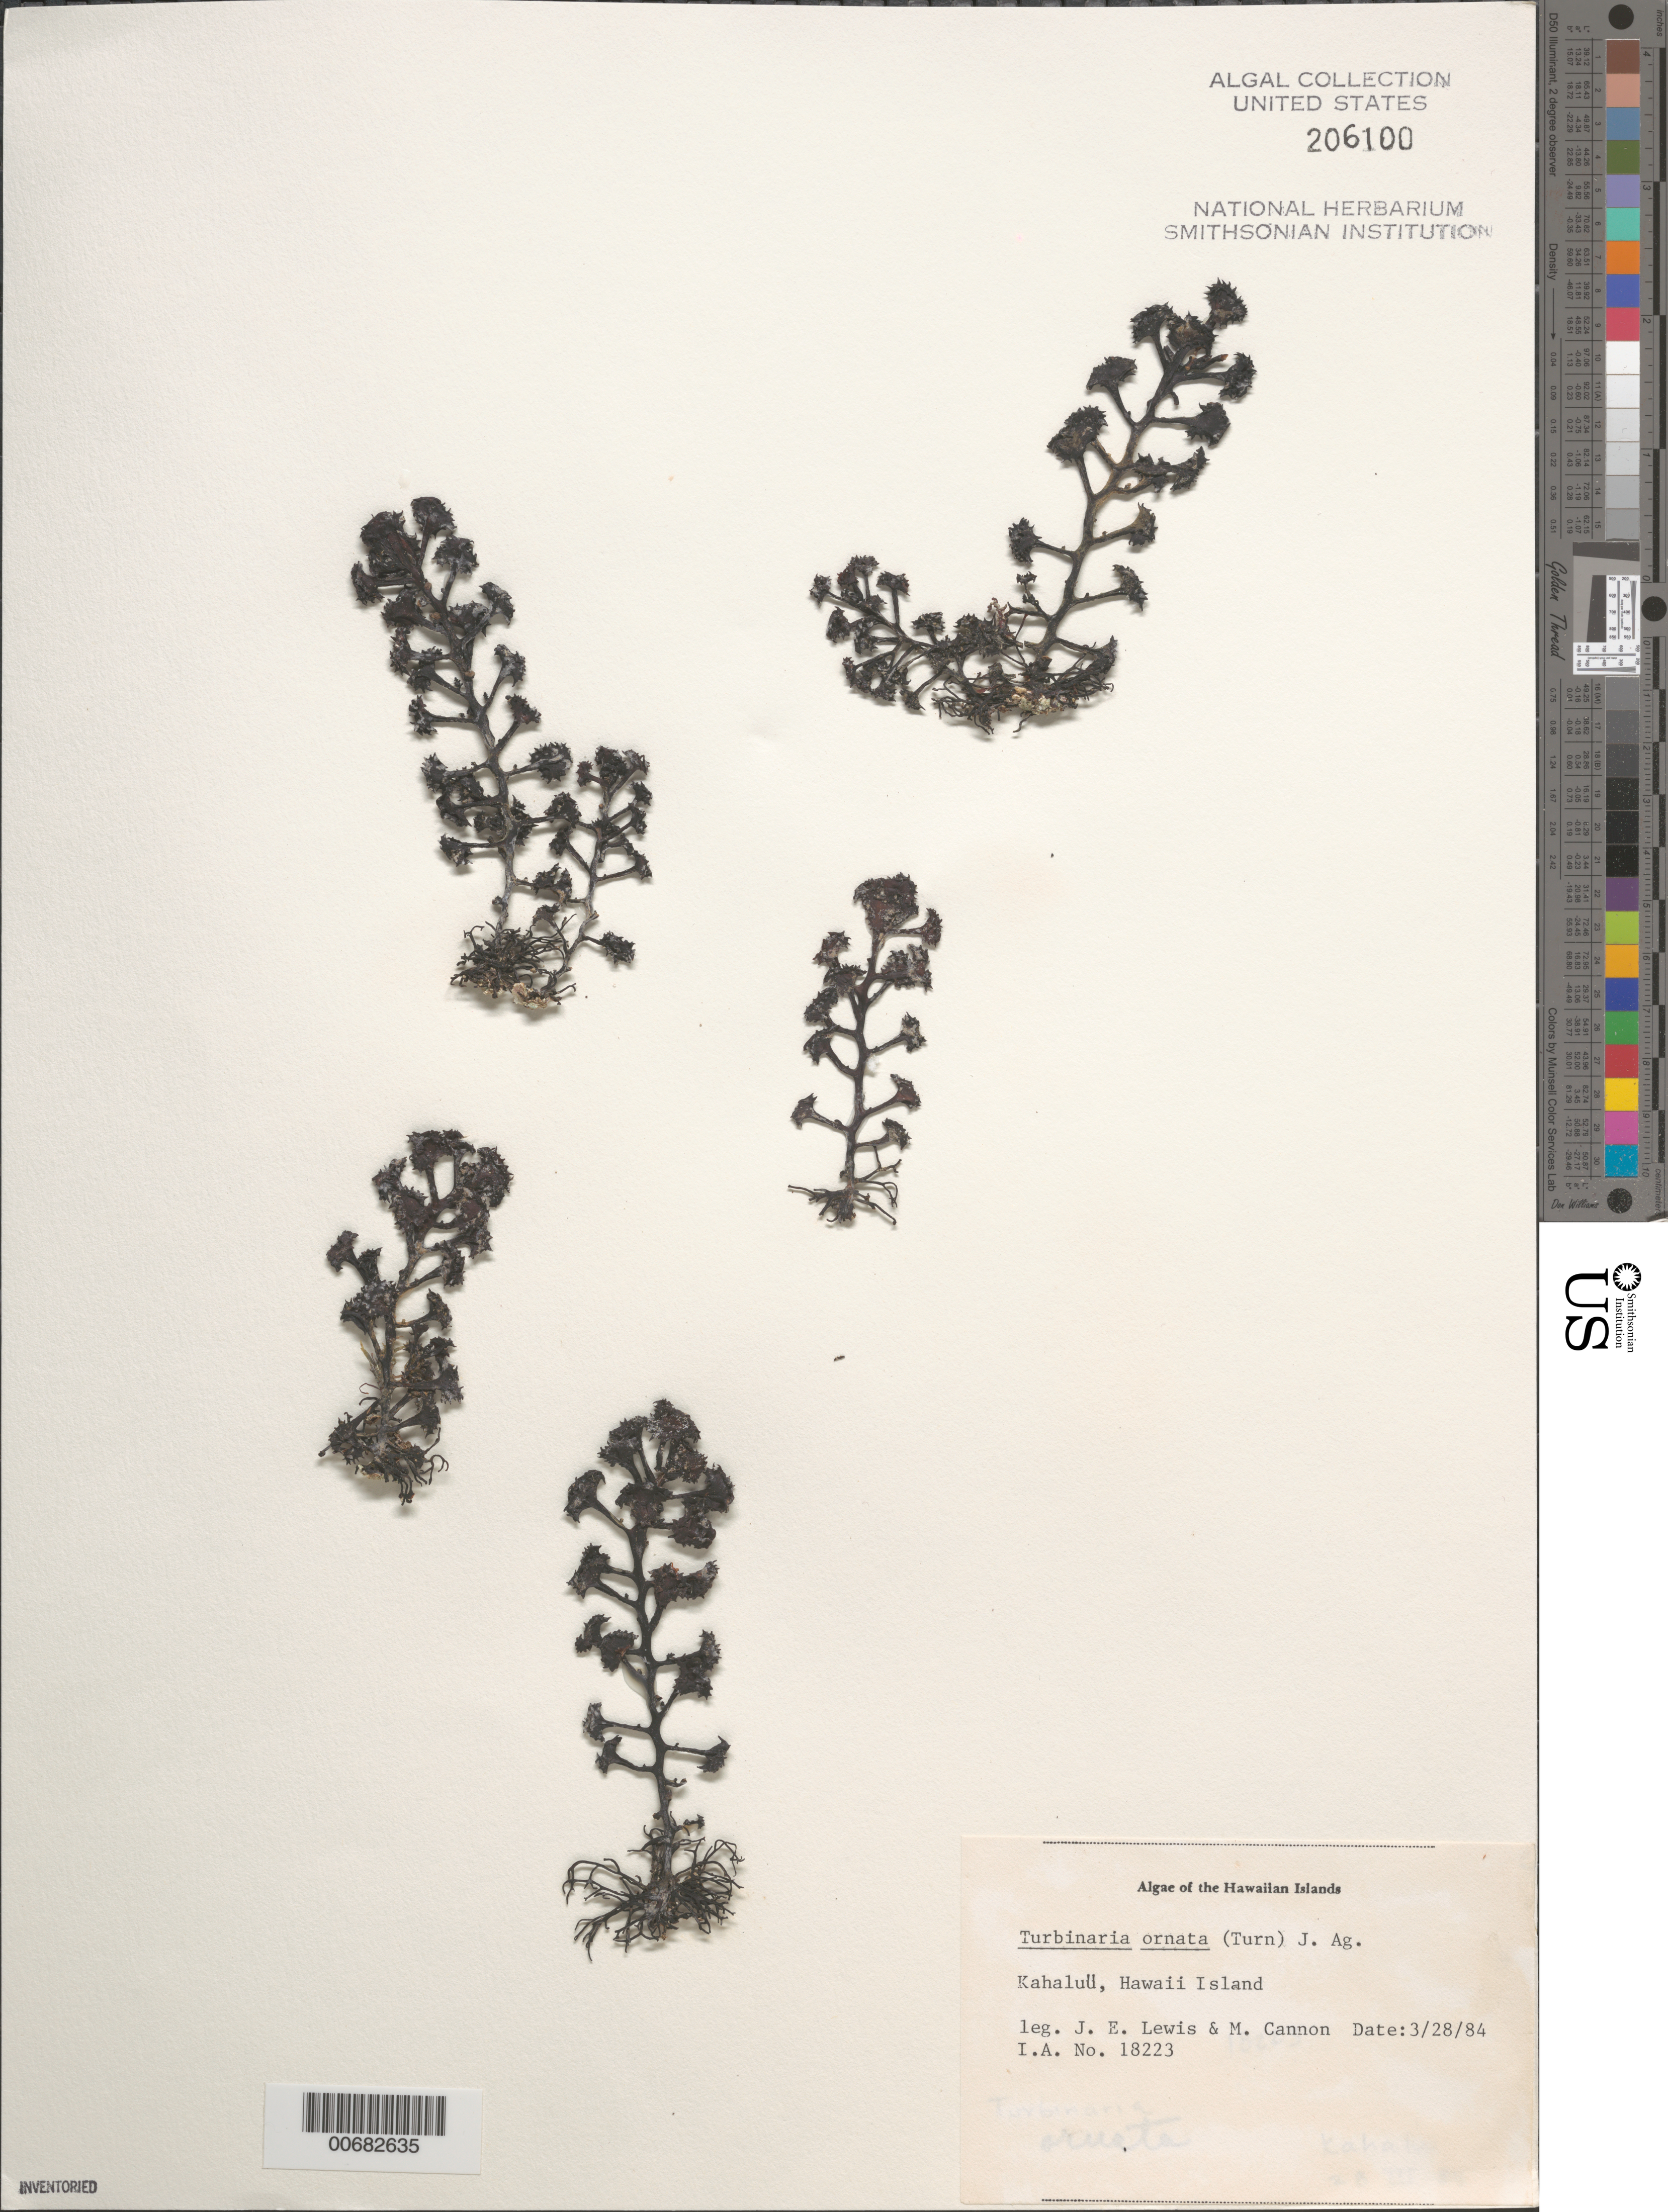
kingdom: Chromista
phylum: Ochrophyta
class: Phaeophyceae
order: Fucales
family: Sargassaceae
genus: Turbinaria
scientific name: Turbinaria ornata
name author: (Turner) J. Agardh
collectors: J. Lewis & M. Cannon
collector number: IAA 18223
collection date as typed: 28 Mar 1984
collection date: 1984-03-28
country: United States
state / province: Hawaii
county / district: Hawaii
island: Hawaii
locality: Kahaluu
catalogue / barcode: US 206100